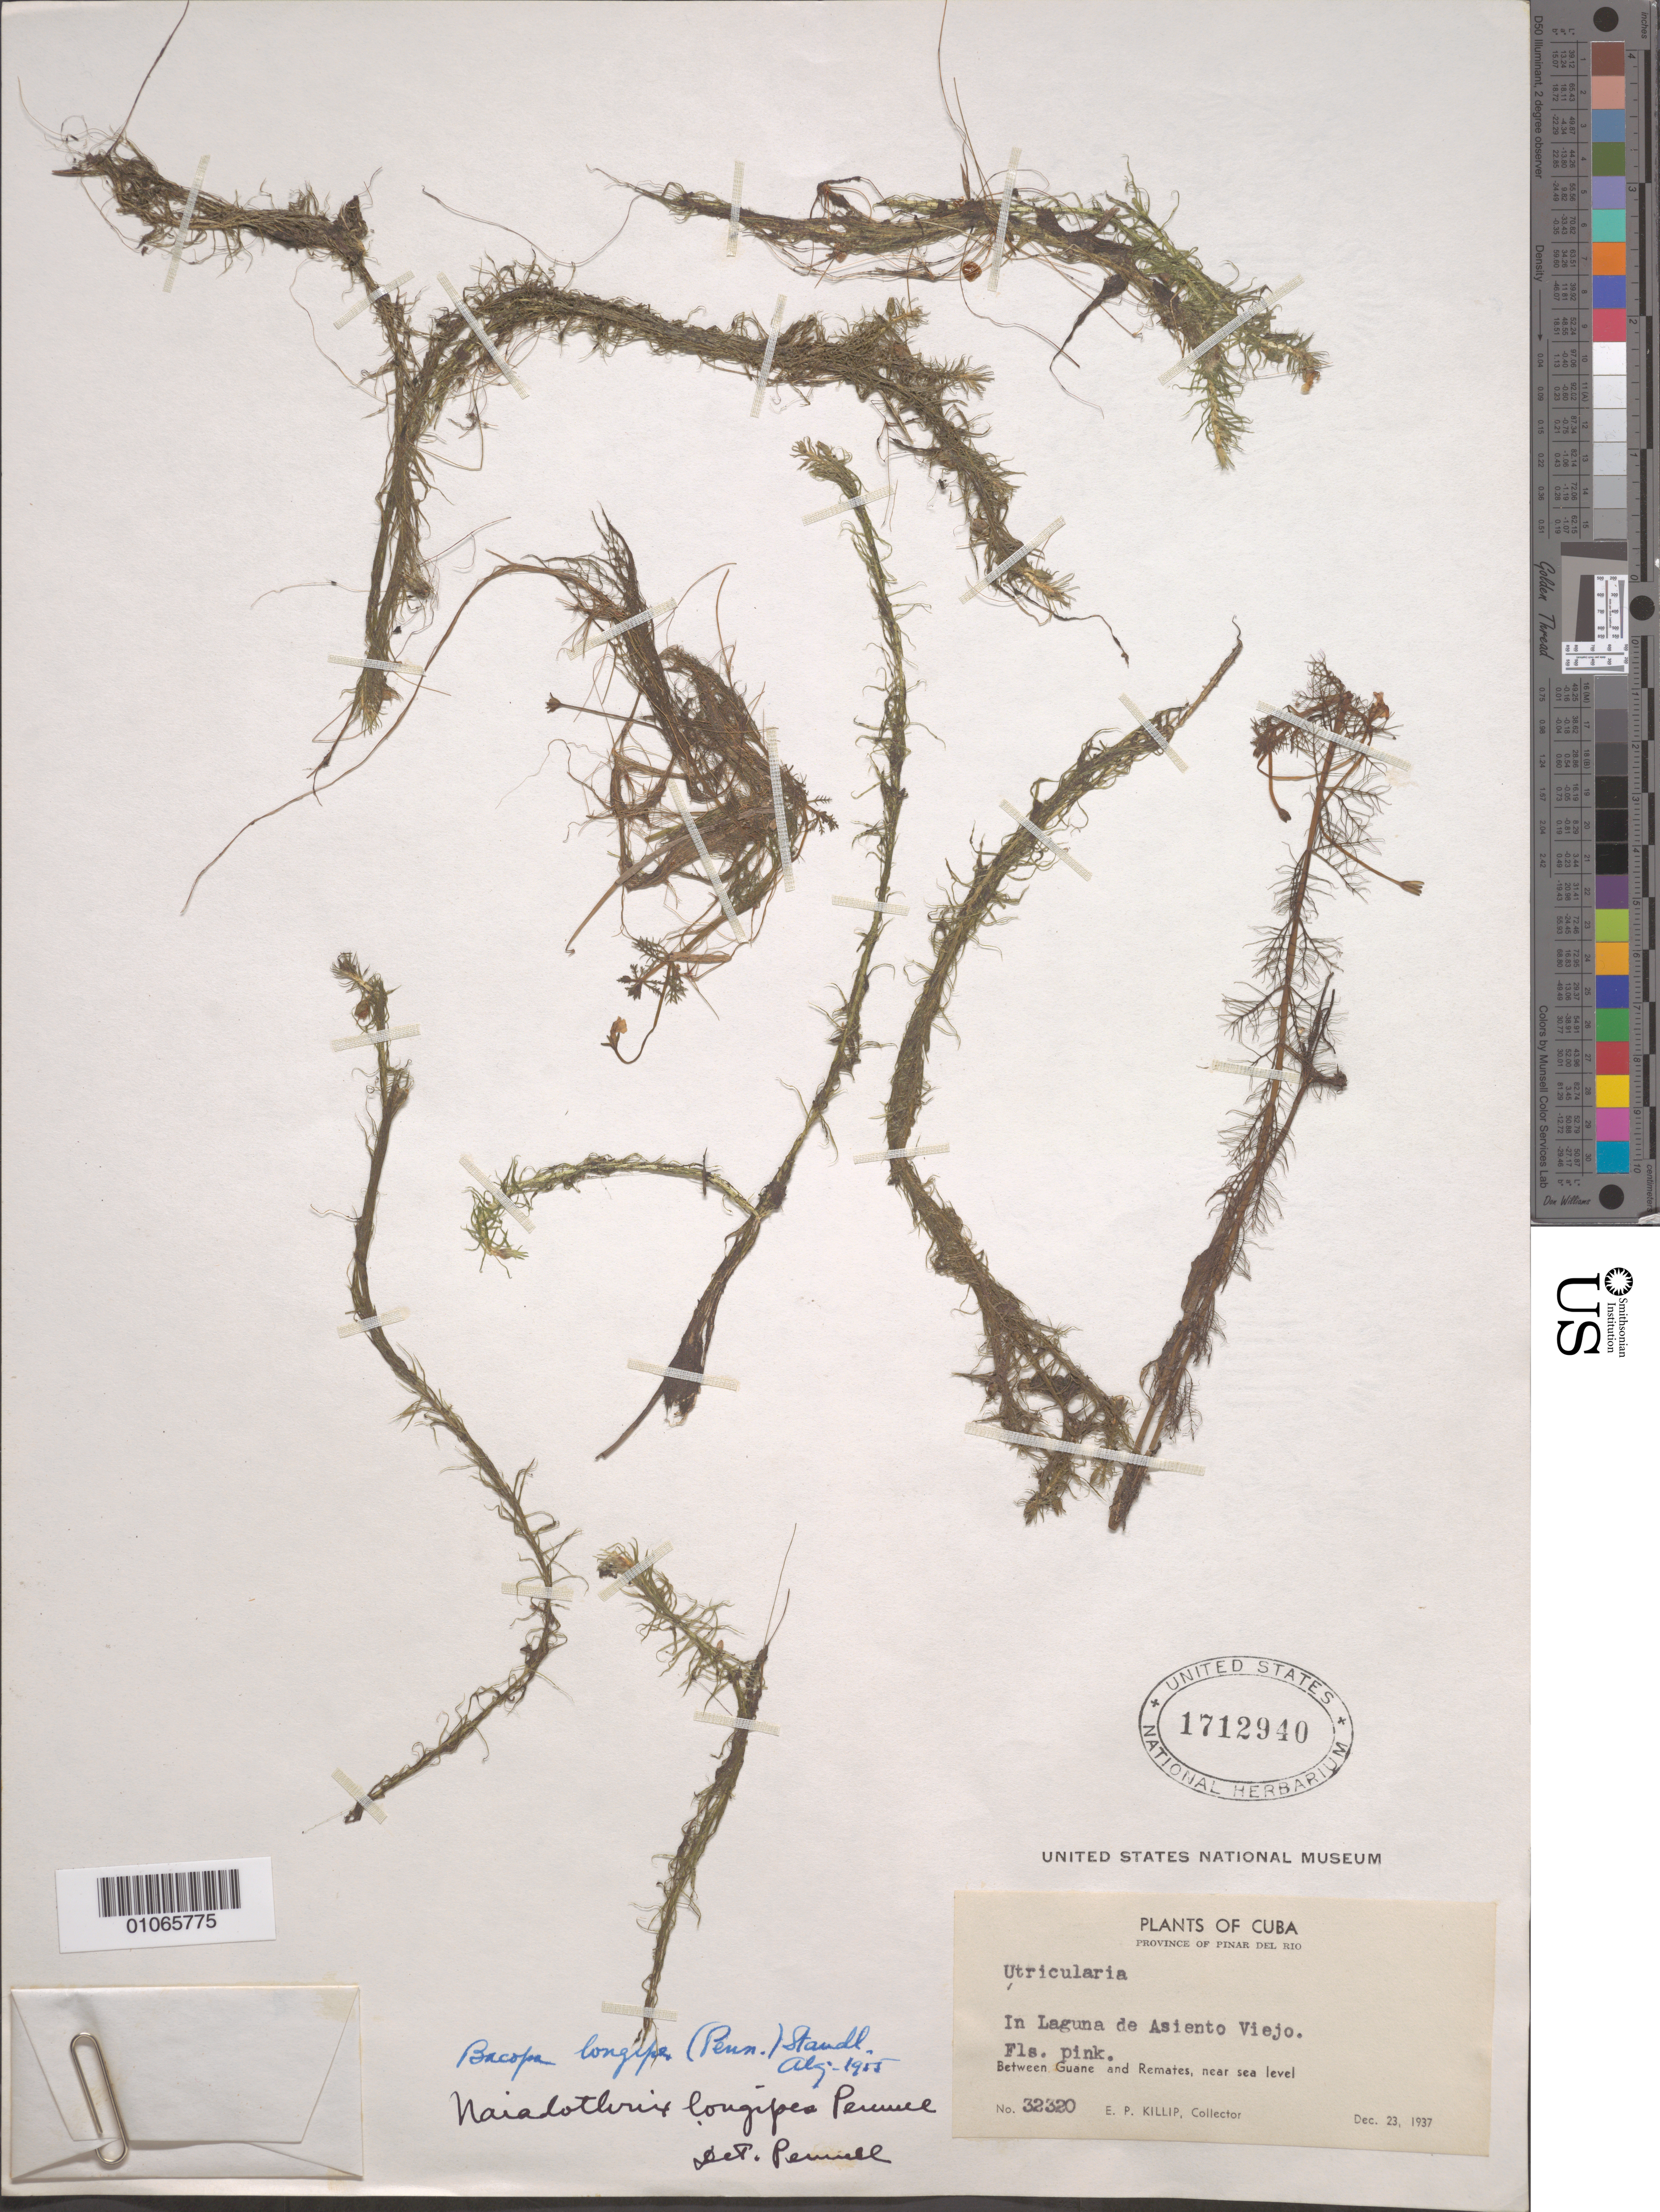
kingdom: Plantae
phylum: Tracheophyta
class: Magnoliopsida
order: Lamiales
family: Plantaginaceae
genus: Bacopa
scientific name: Bacopa longipes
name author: (Pennell) Standl.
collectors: E. P. Killip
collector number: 35320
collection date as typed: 23 Dec 1937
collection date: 1937-12-23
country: Cuba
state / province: Pinar del Rio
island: Cuba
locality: Between Guane and Remates, near sea level In Laguna de Asiento Viejo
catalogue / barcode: US 1712940